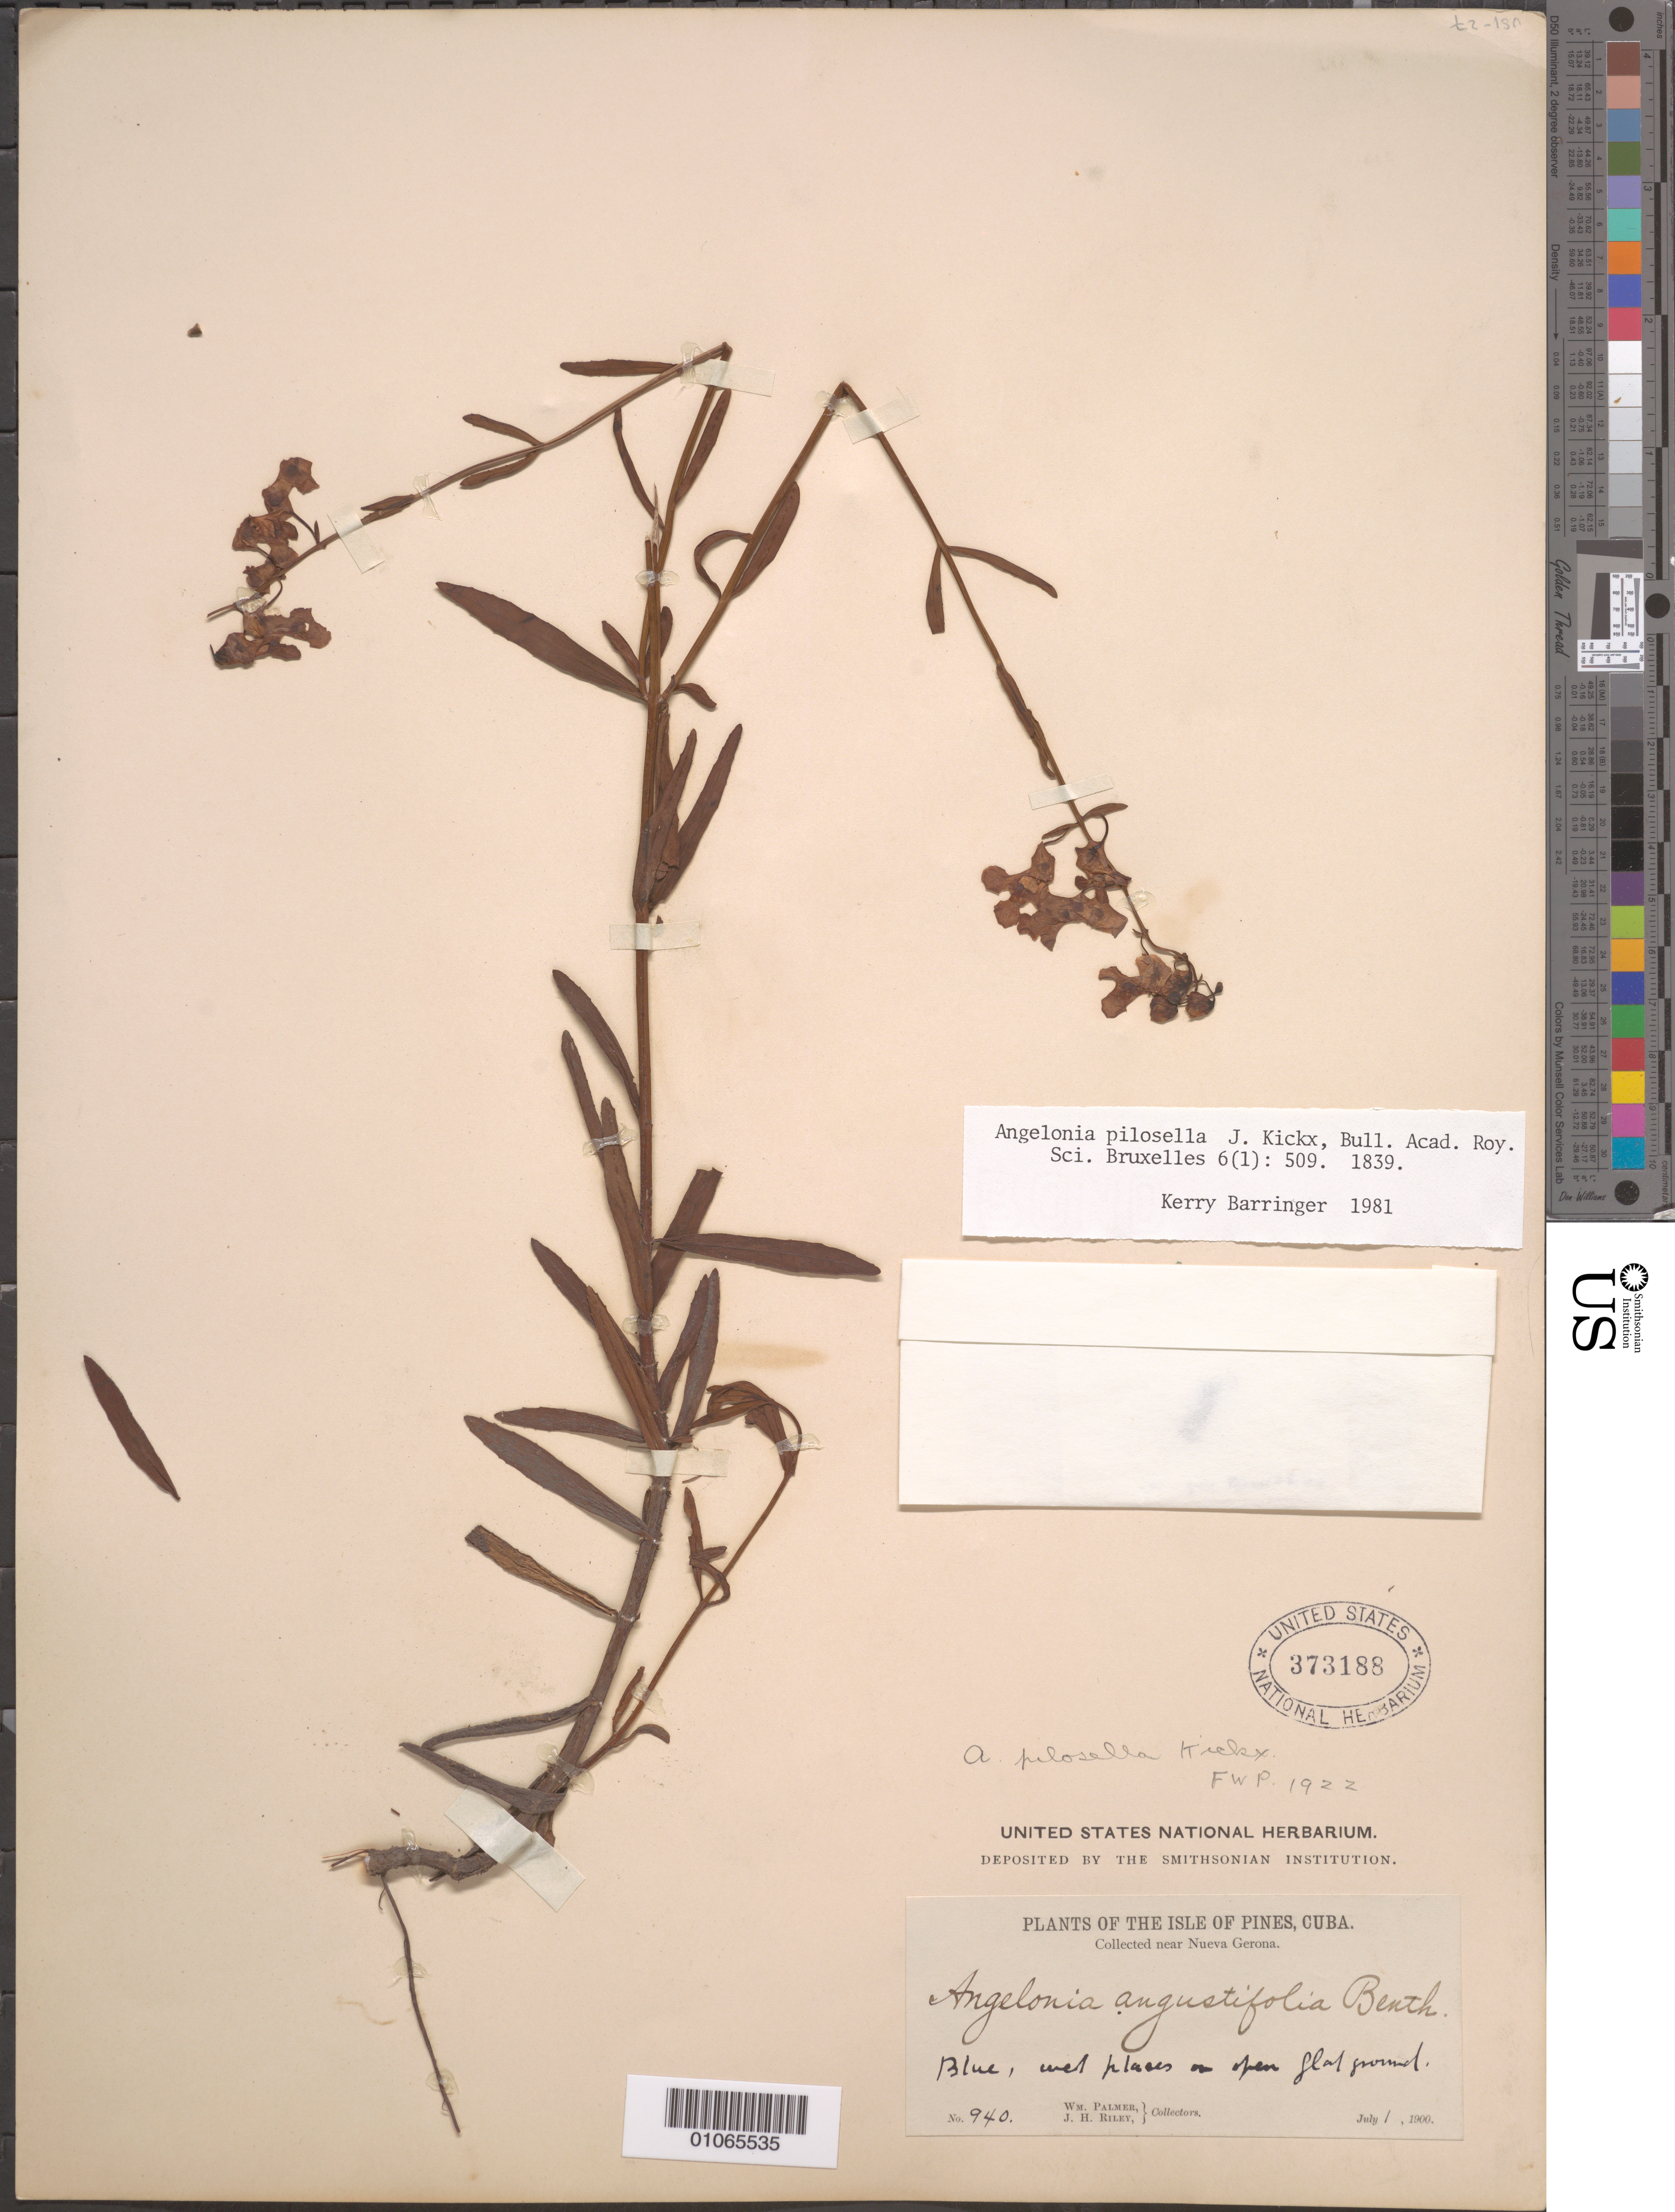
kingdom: Plantae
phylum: Tracheophyta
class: Magnoliopsida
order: Lamiales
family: Plantaginaceae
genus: Angelonia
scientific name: Angelonia pilosella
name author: J. Kickx f.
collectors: W. Palmer & J. H. Riley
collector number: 940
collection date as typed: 01 Jul 1900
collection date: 1900-07-01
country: Cuba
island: Isla de la Juventud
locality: Wet places on open flat ground Collected near Nueva Gerona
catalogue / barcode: US 373188